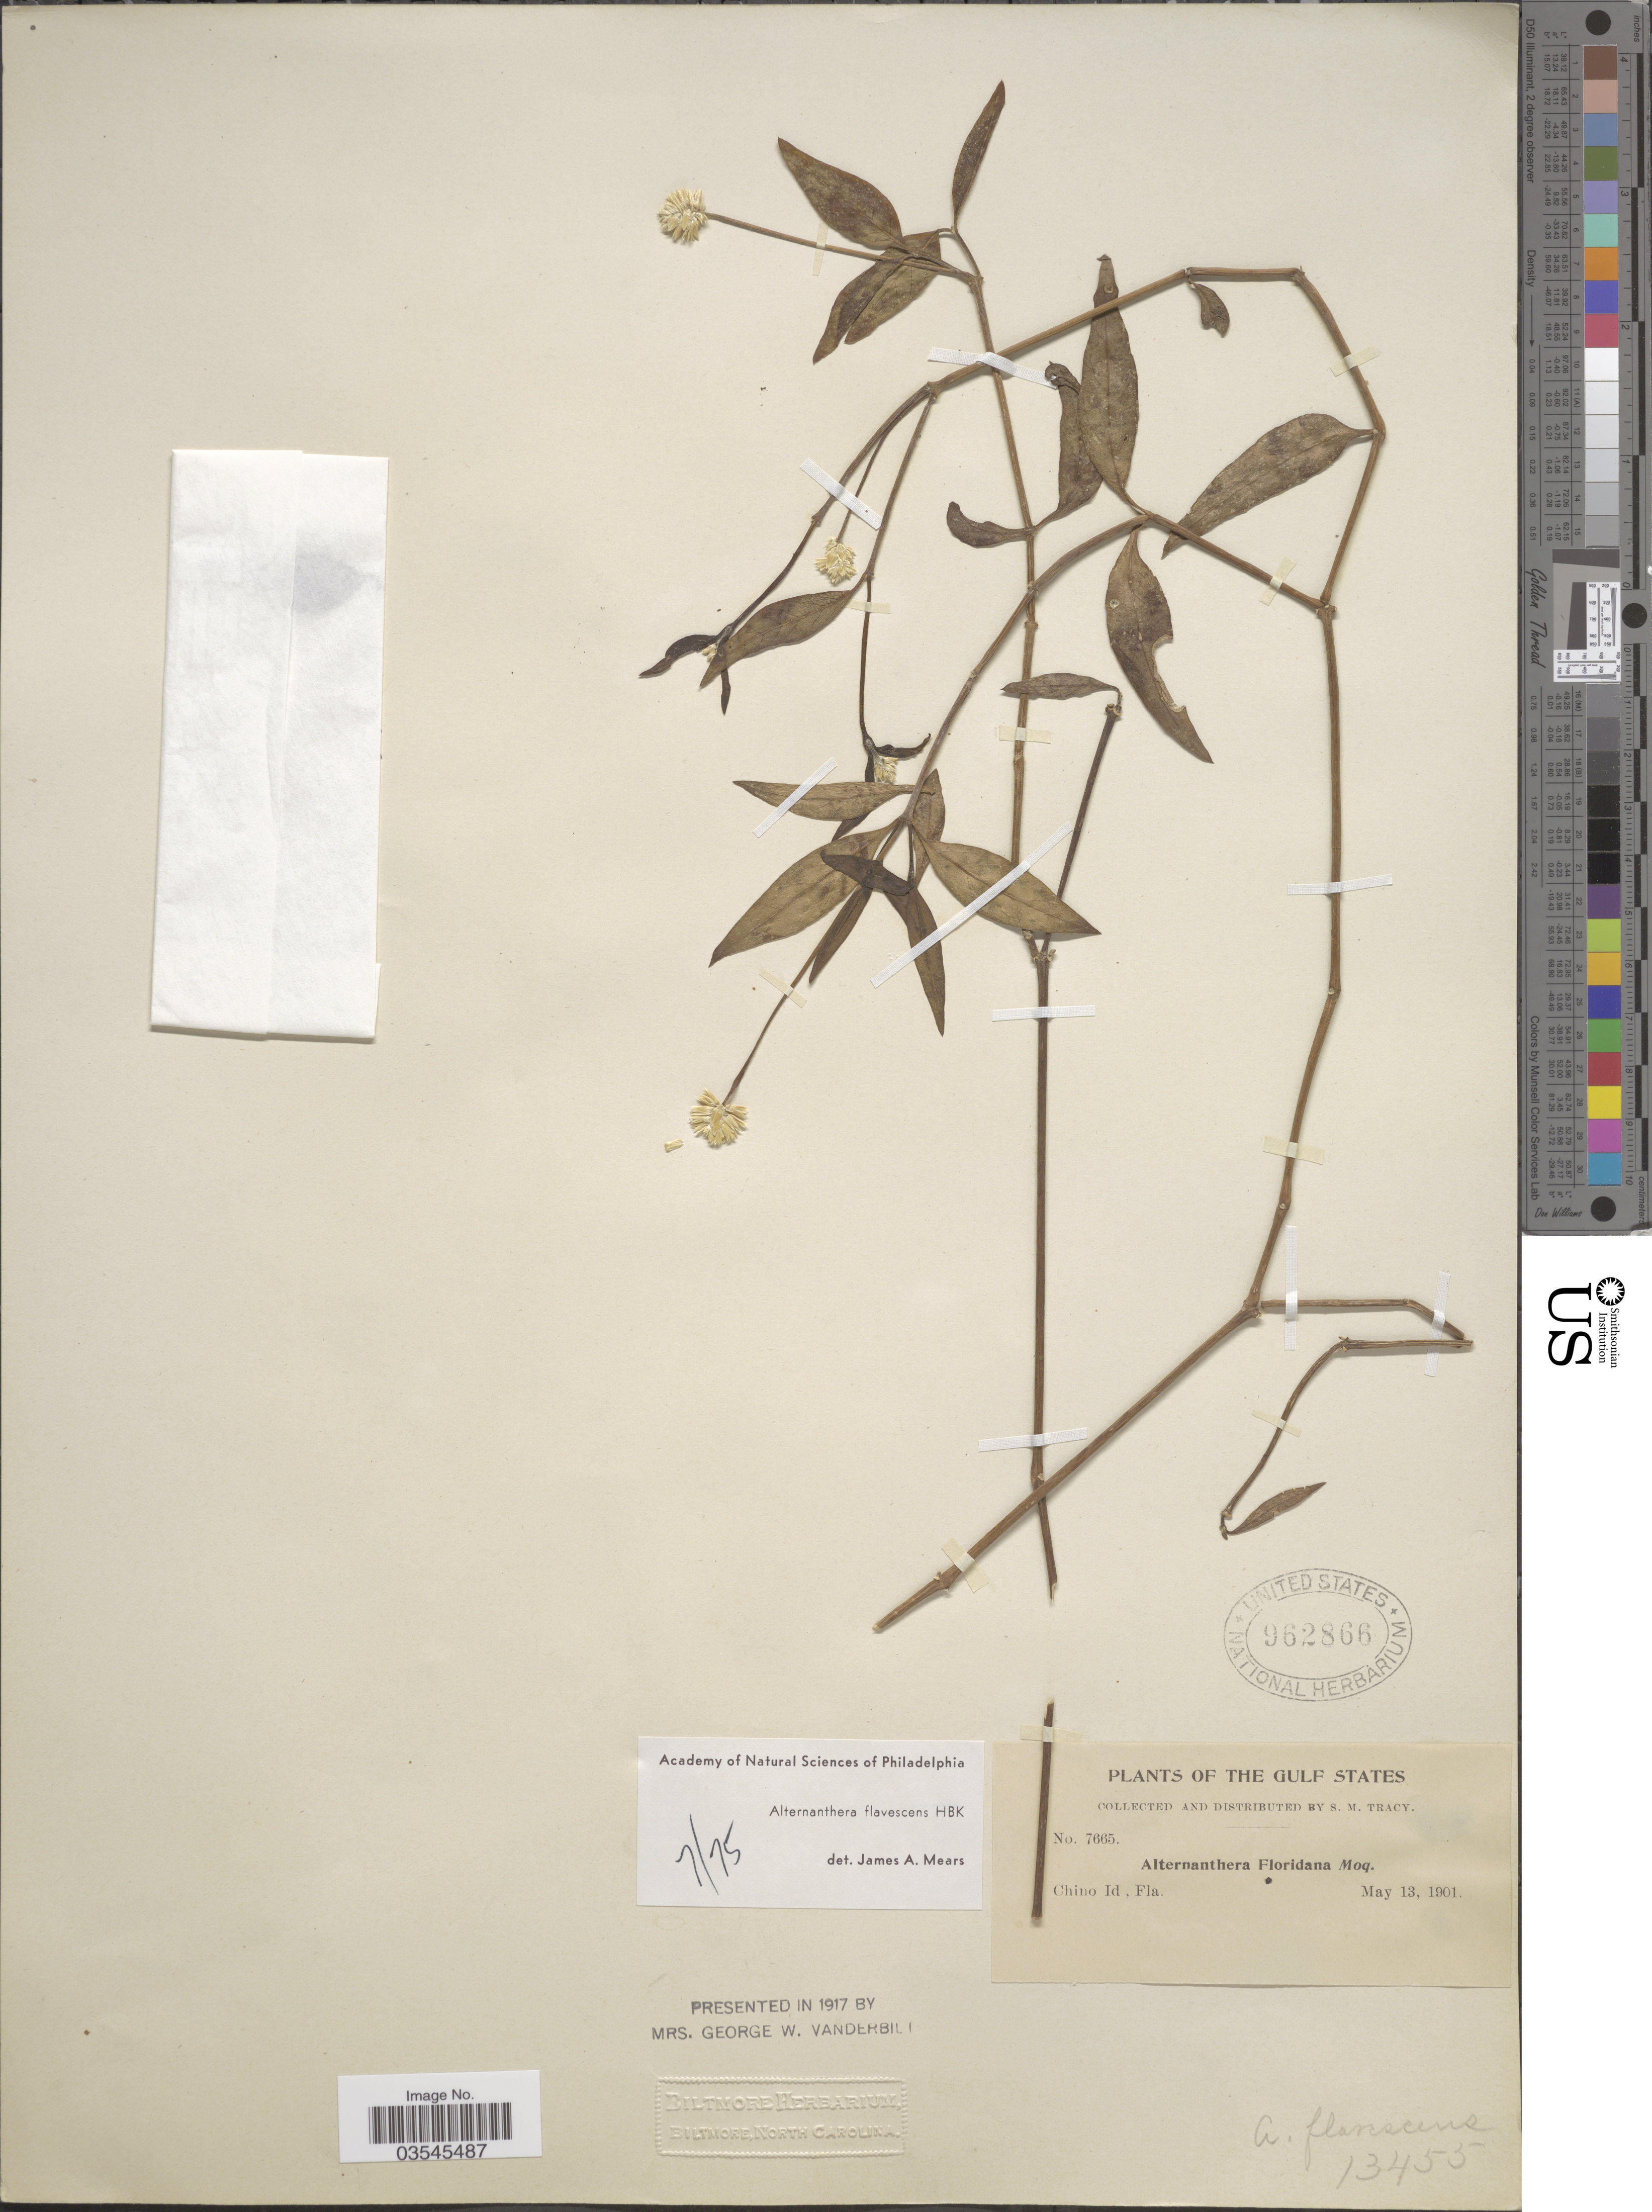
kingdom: Plantae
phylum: Tracheophyta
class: Magnoliopsida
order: Caryophyllales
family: Amaranthaceae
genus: Alternanthera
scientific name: Alternanthera flavescens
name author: Kunth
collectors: S. M. Tracy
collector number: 7665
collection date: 1901-05-13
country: United States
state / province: Florida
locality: The Gulf States. Chino Id.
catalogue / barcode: US 962866